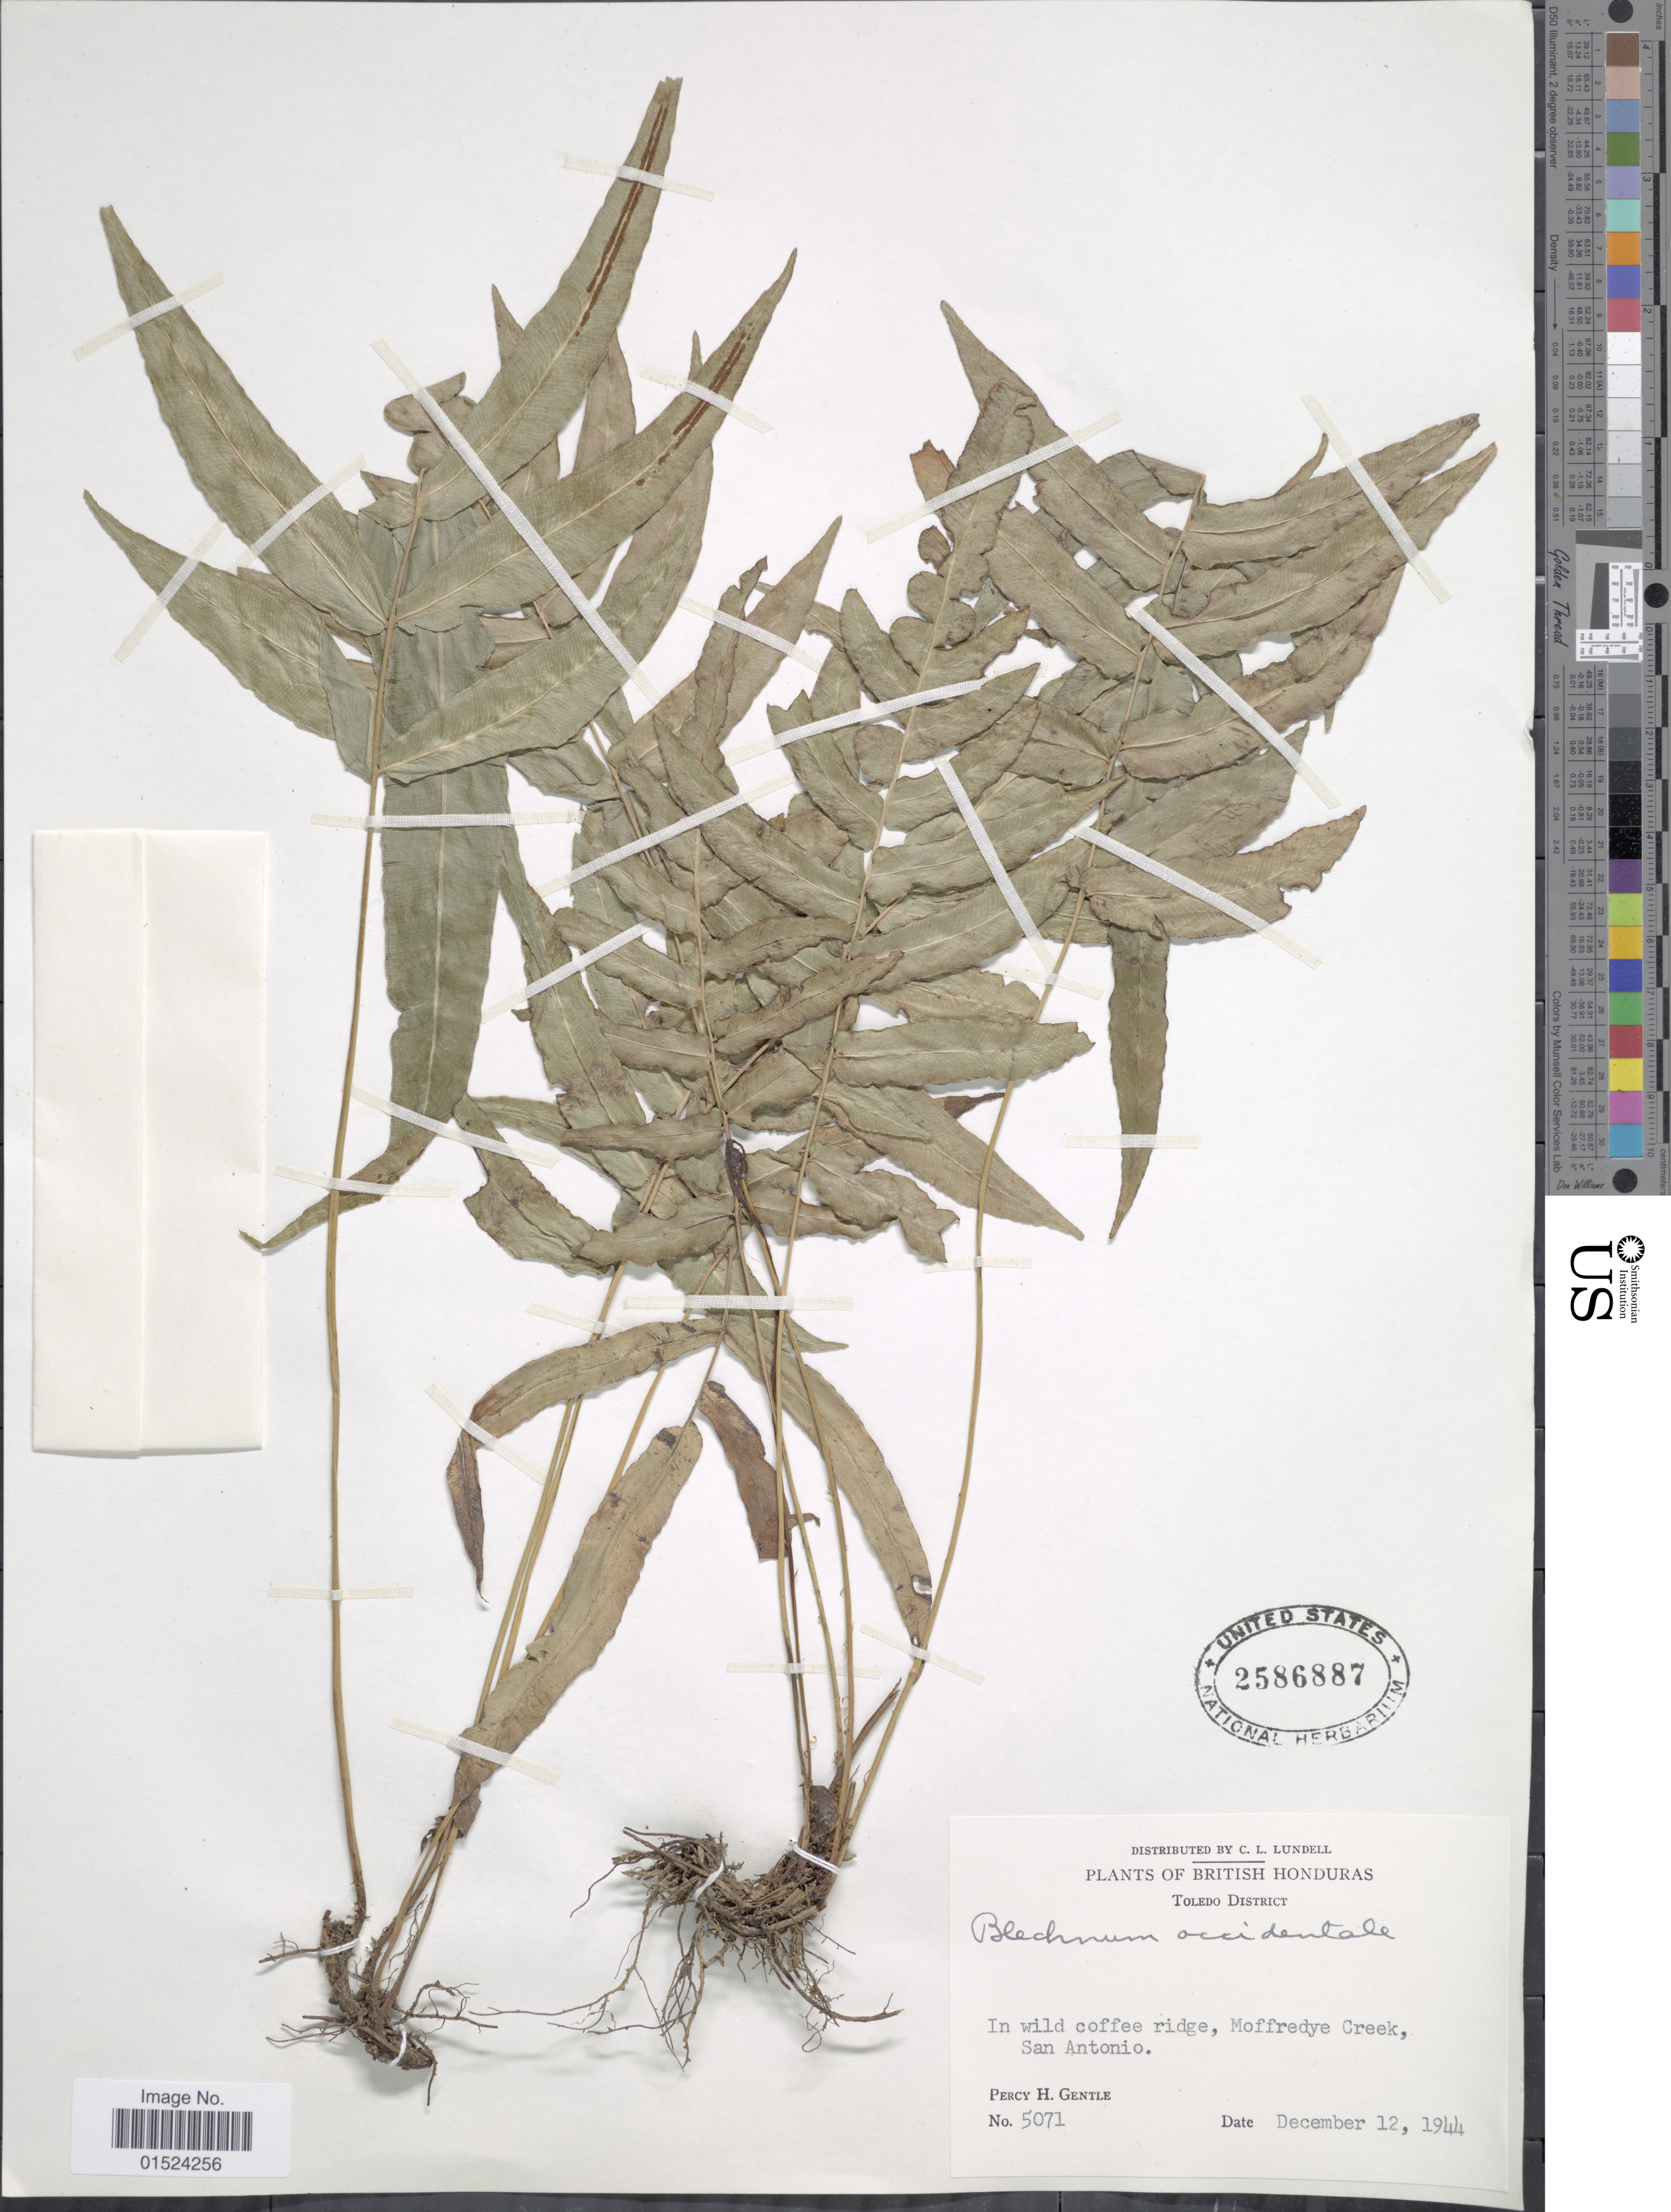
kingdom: Plantae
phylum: Tracheophyta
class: Polypodiopsida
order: Polypodiales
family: Blechnaceae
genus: Blechnum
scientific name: Blechnum occidentale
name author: L.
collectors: P. H. Gentle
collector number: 5071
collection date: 1944-12-12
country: Belize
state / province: Toledo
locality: British Honduras, In wild coffee ridge, Moffredye Creek, San Antonio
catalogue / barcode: US 2586887